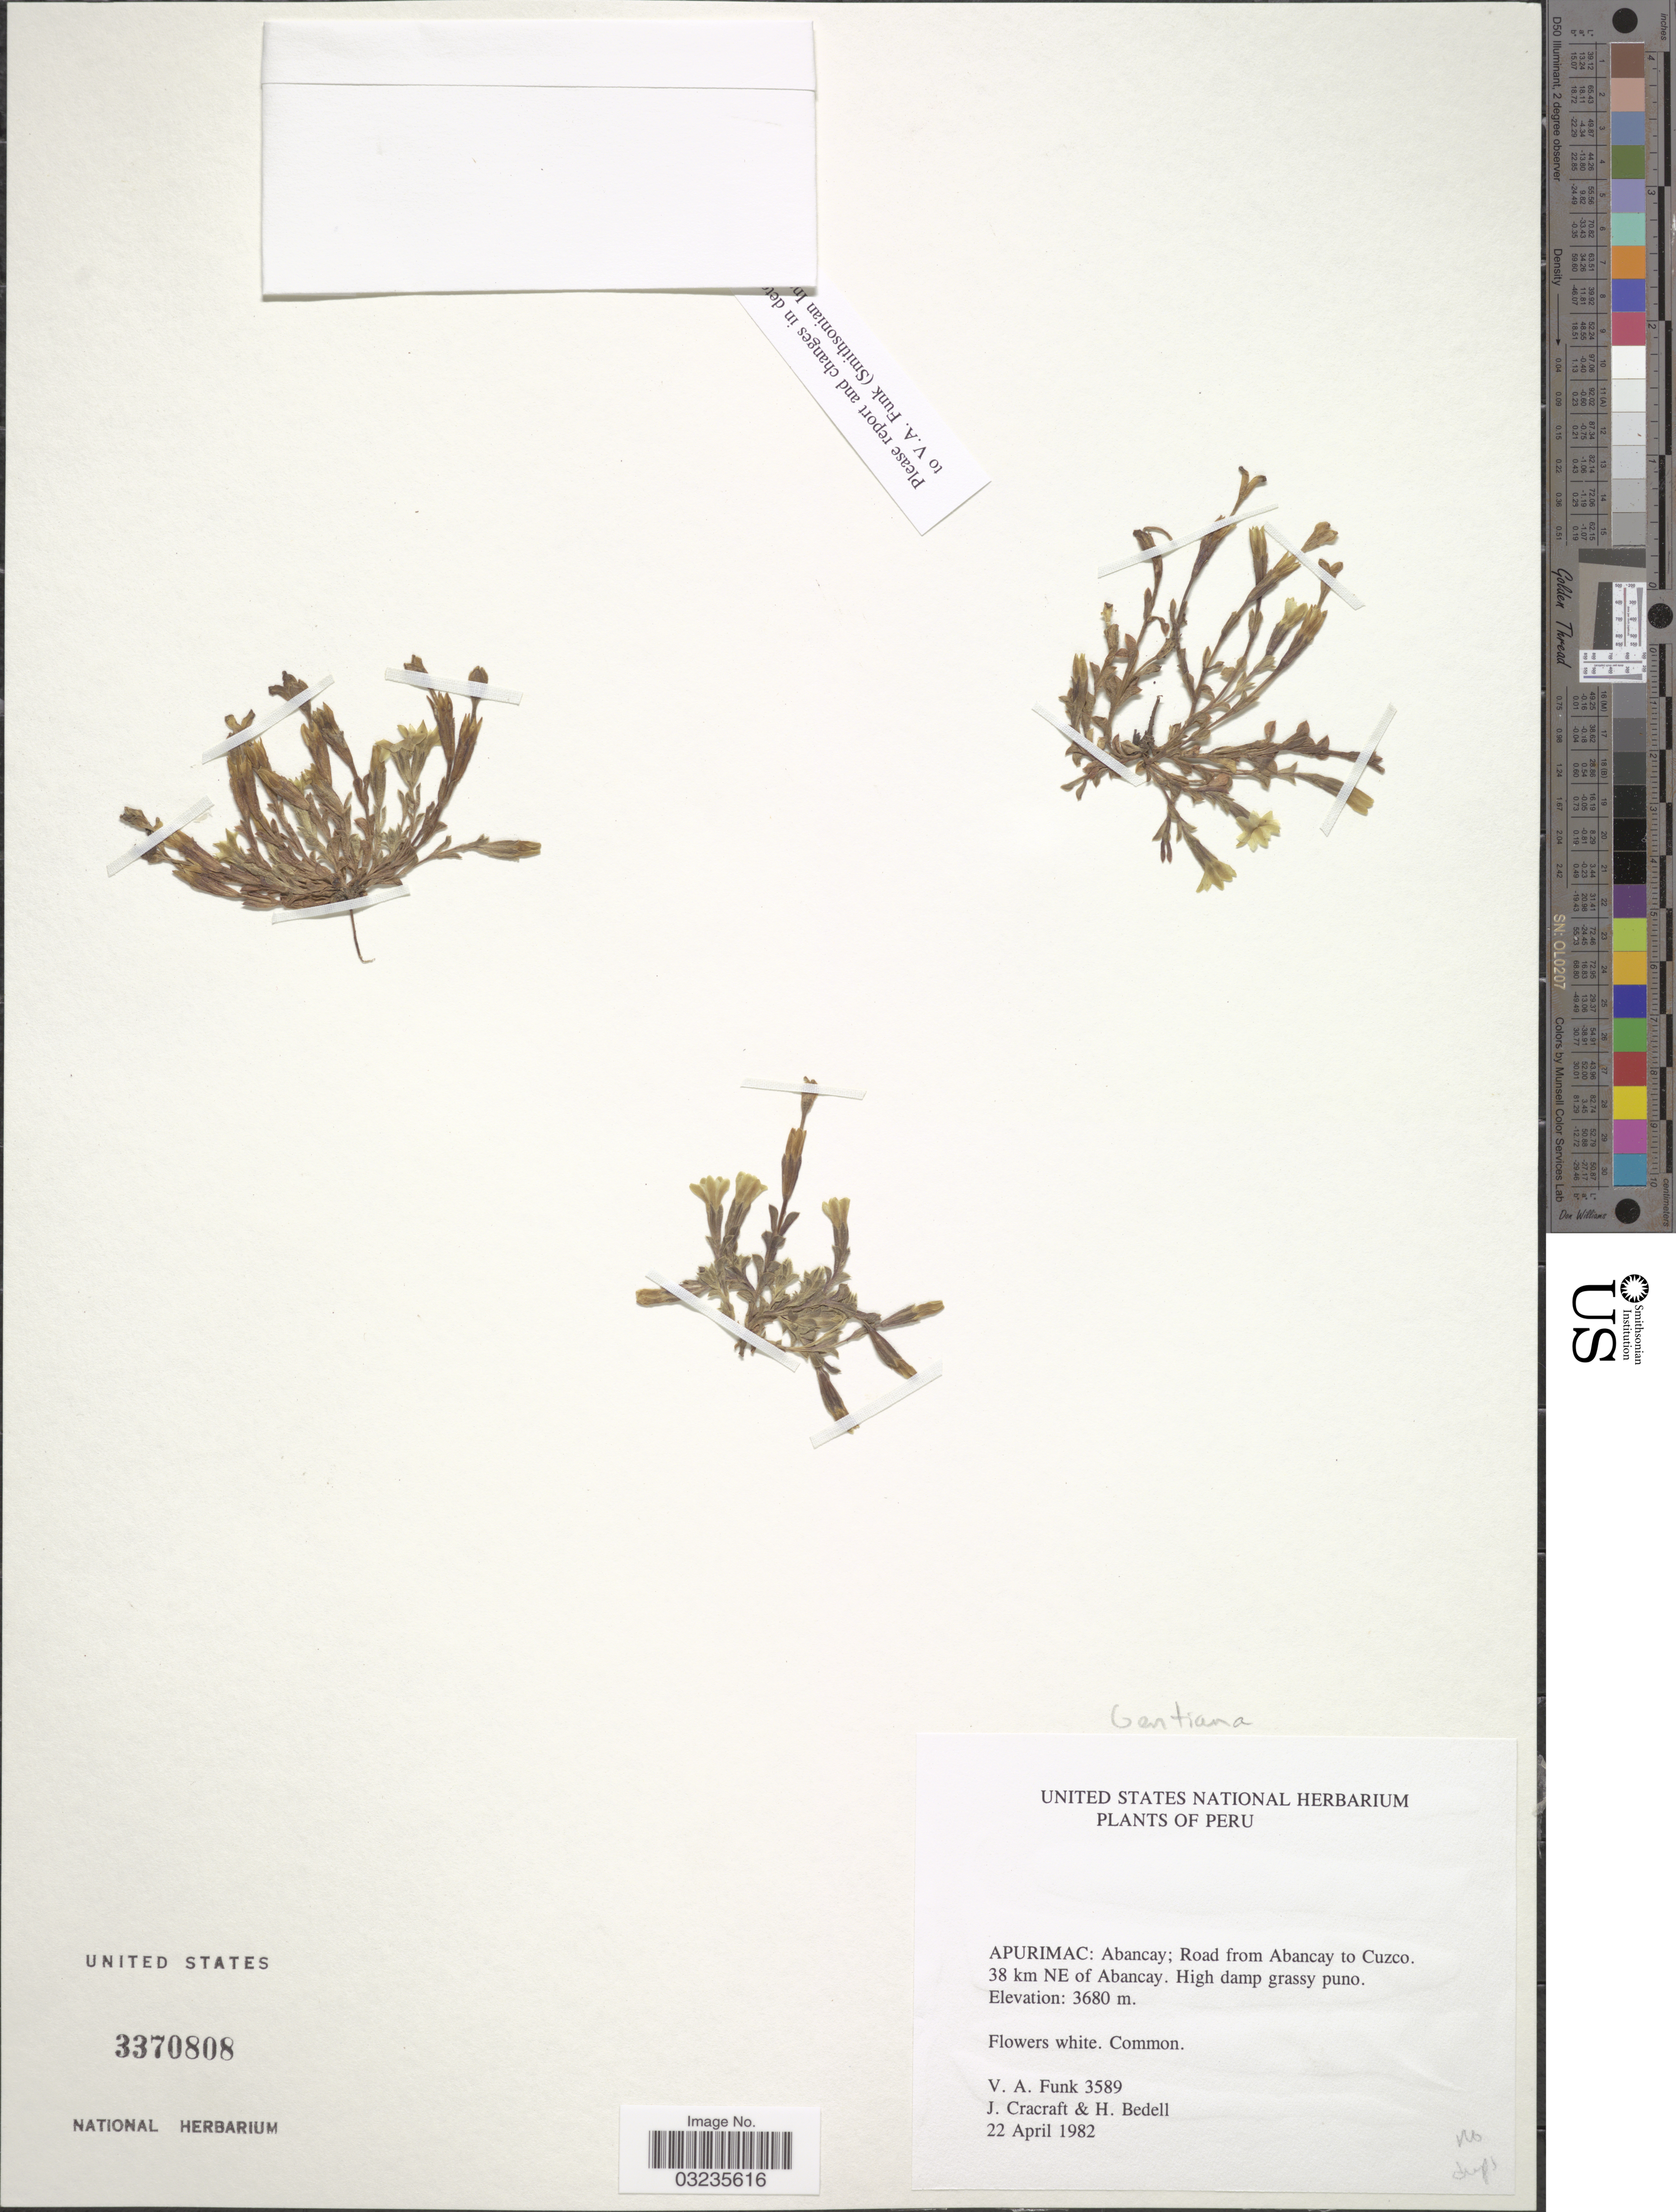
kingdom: Plantae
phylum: Tracheophyta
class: Magnoliopsida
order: Gentianales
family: Gentianaceae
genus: Gentiana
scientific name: Gentiana sp.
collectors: V. Funk, J. L. Cracraft & H. Bedell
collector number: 3589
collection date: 1982-04-22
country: Peru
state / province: Apurímac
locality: Abancay; Road from Abancay to Cuzco. 38 km NE of Abancay.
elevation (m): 3680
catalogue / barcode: US 3370808